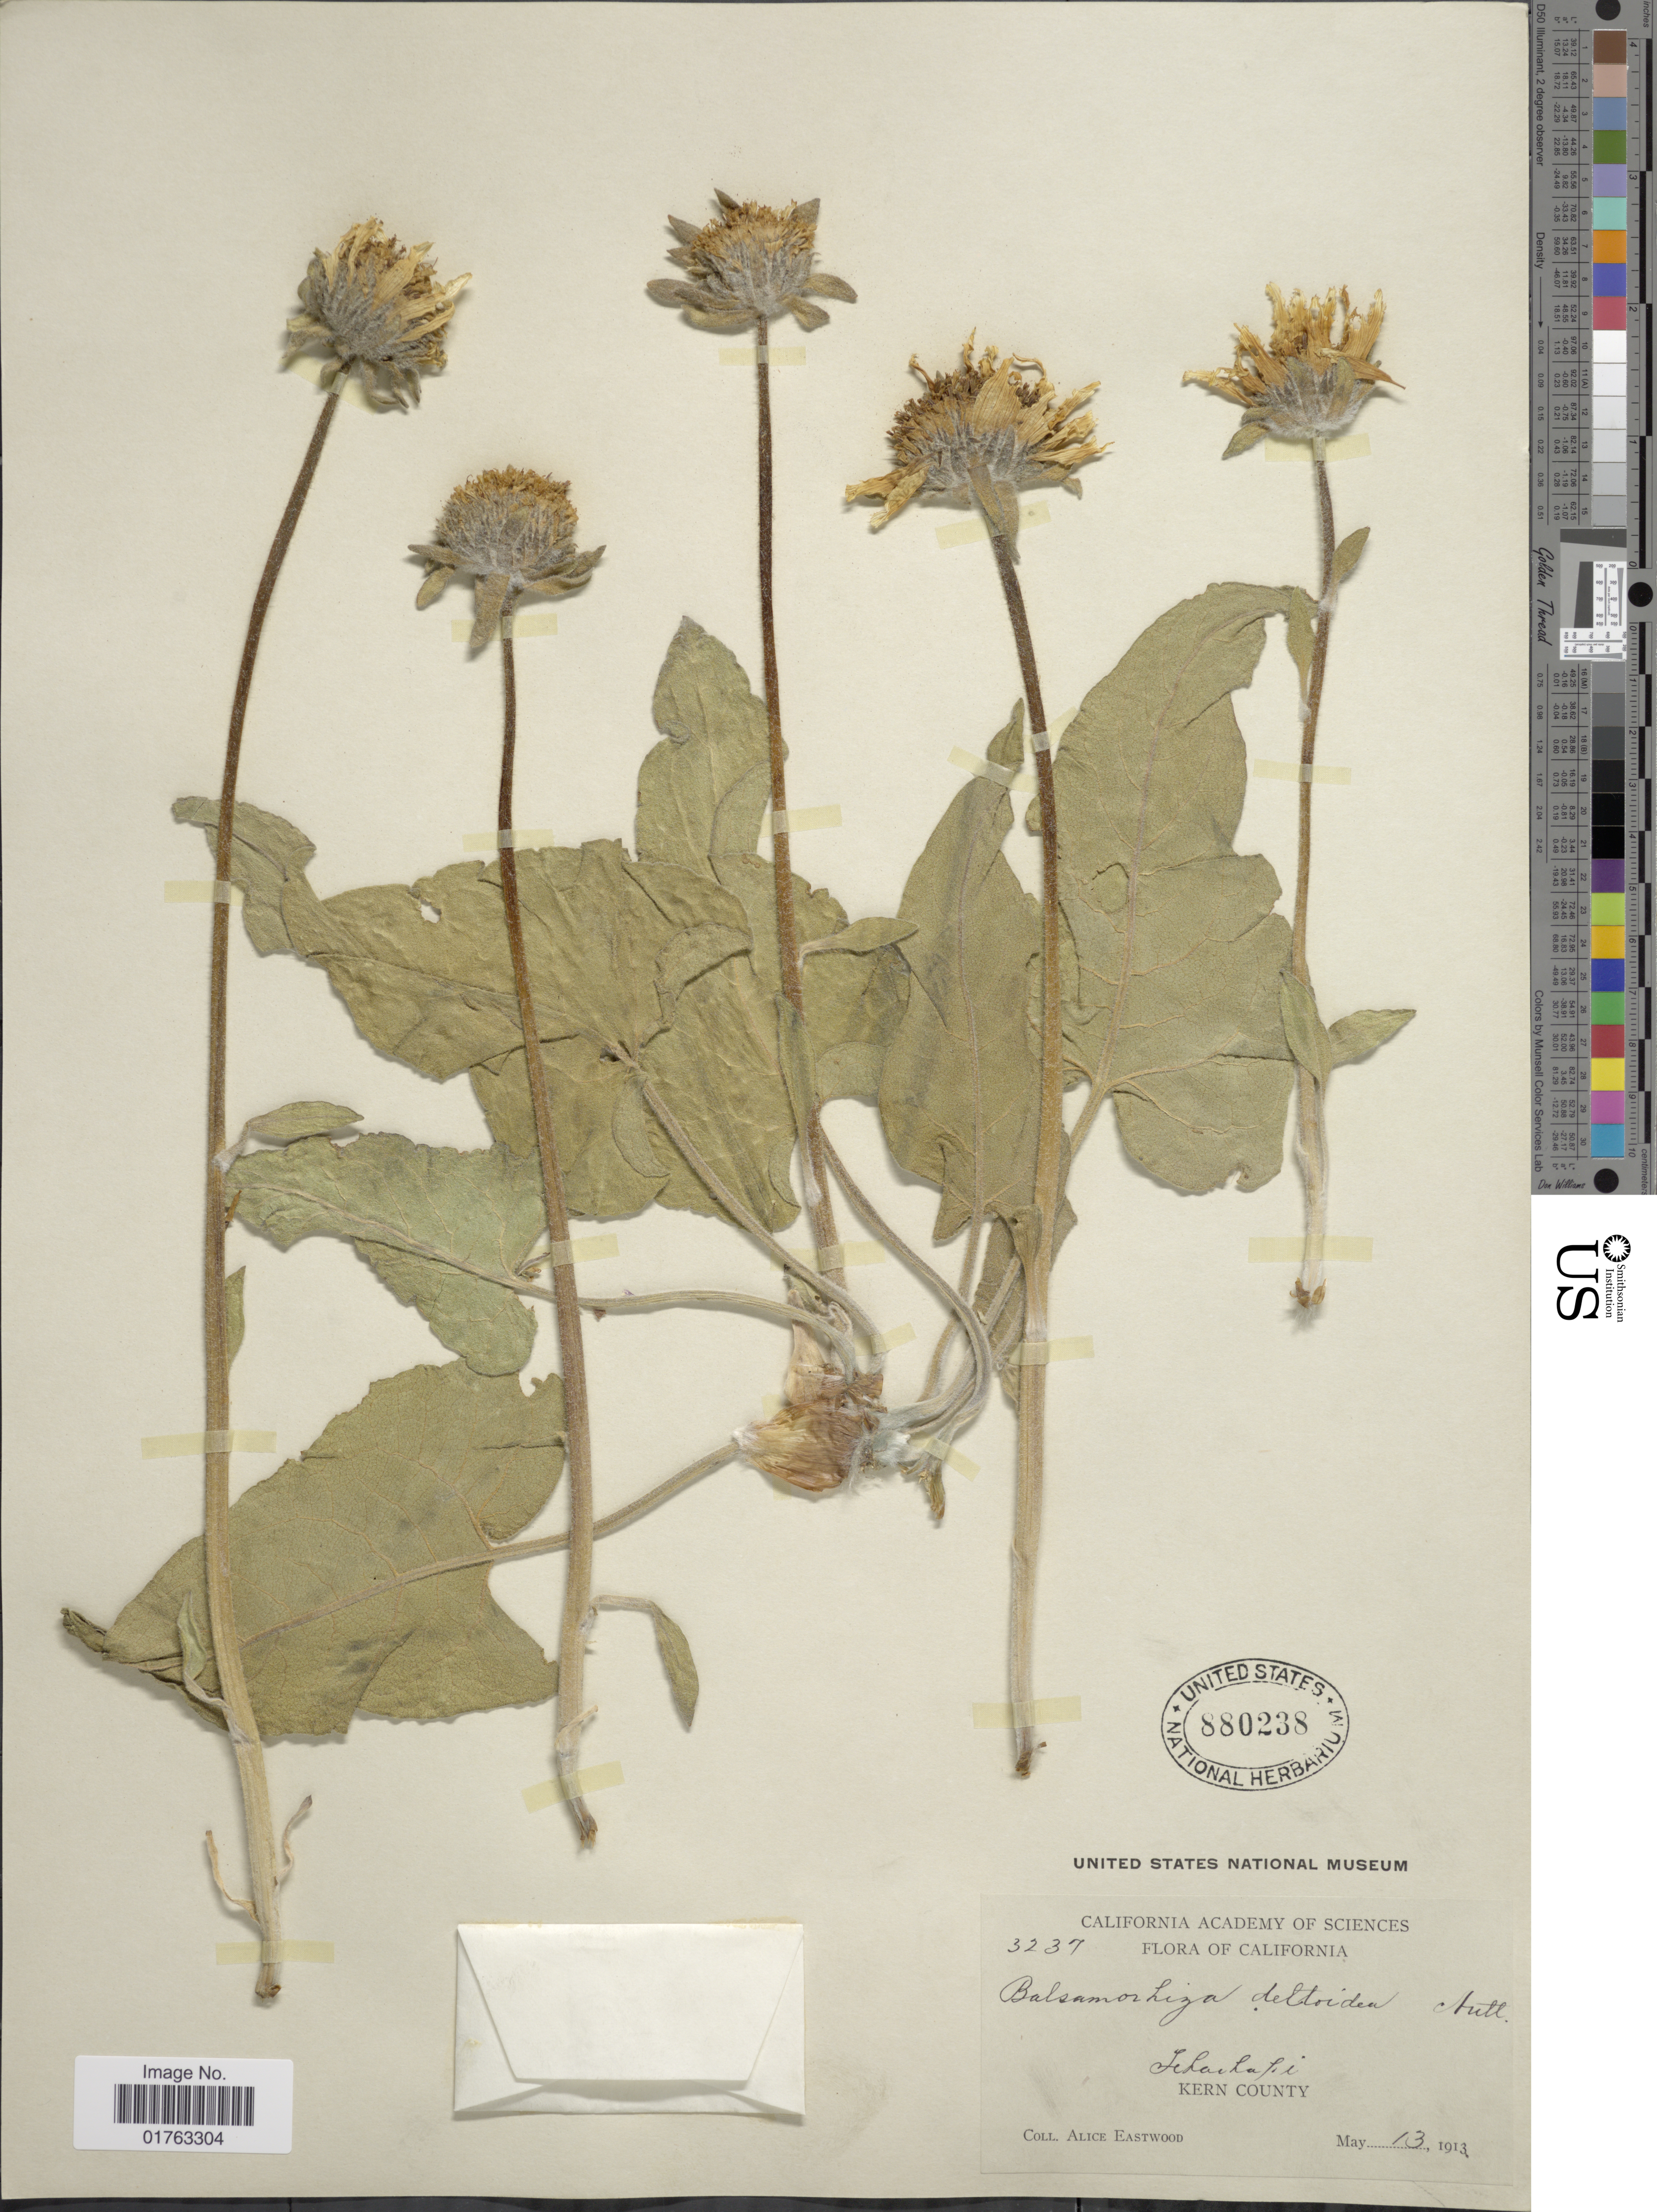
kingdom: Plantae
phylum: Tracheophyta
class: Magnoliopsida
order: Asterales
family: Asteraceae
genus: Balsamorhiza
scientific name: Balsamorhiza deltoidea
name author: Nutt.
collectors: A. Eastwood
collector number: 3237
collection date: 1913-05-13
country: United States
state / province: California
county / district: Kern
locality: Ichahapi, Kern County.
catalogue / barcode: US 880238